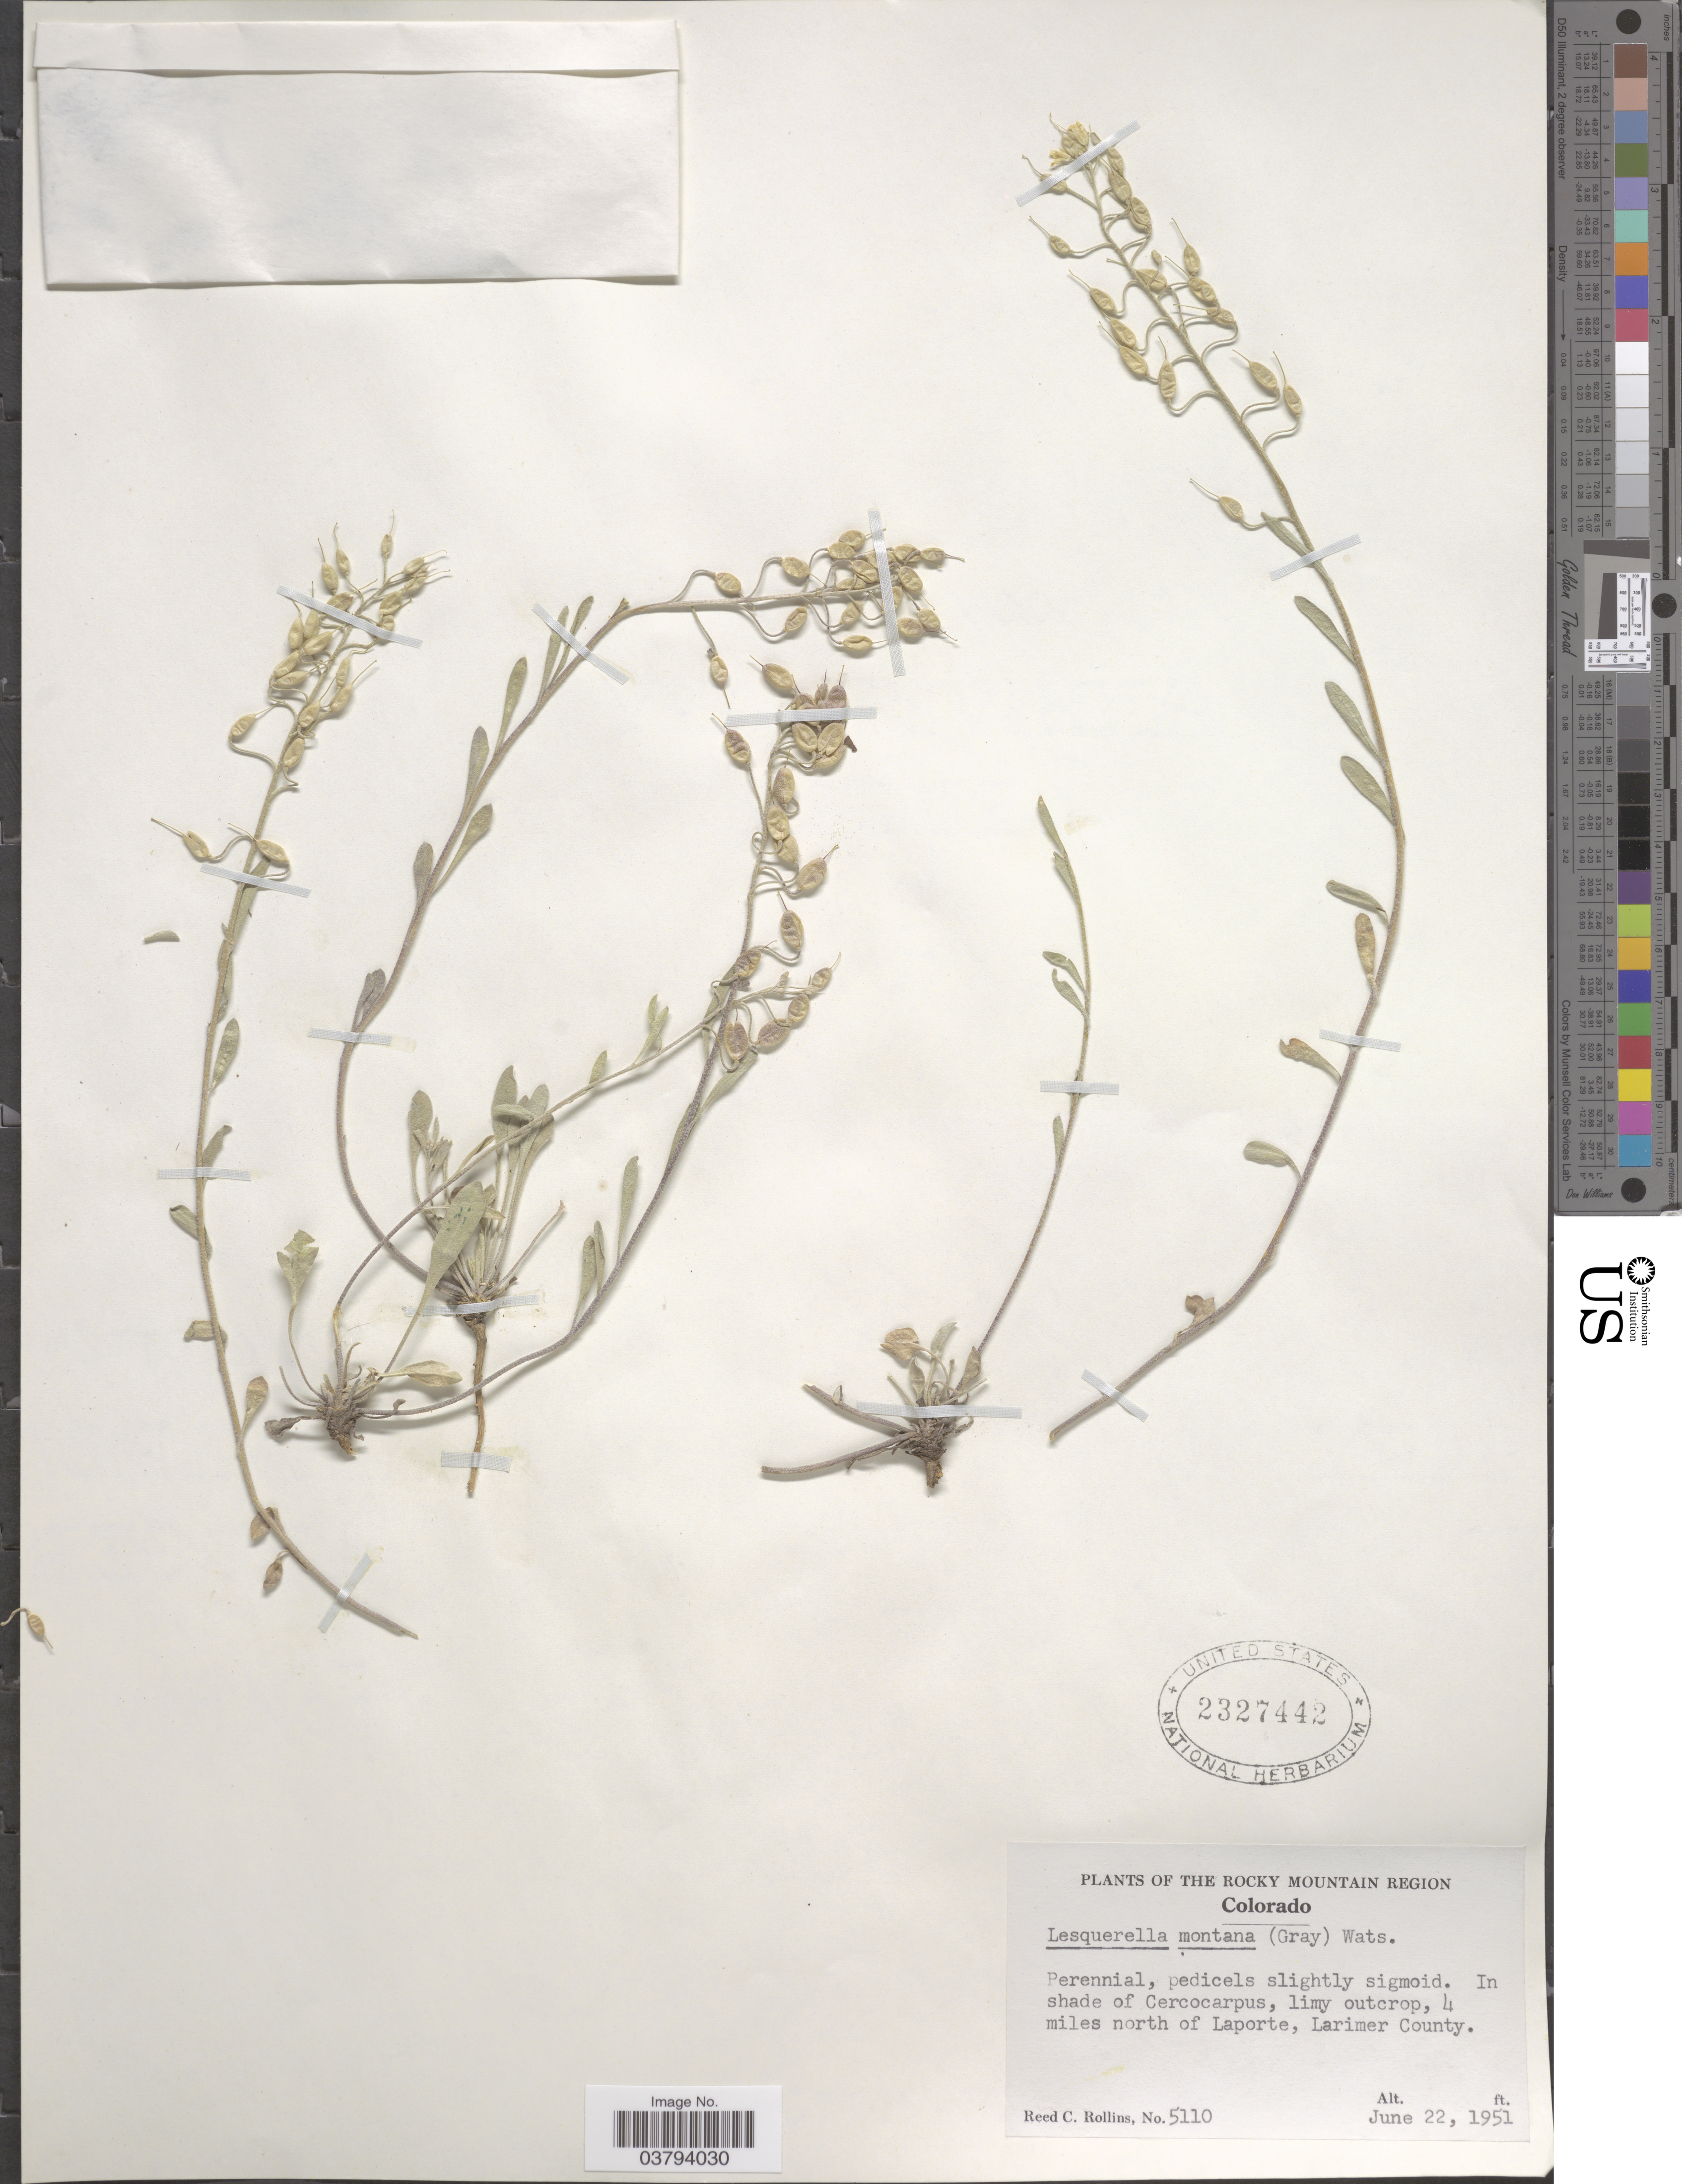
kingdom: Plantae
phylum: Tracheophyta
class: Magnoliopsida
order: Brassicales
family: Brassicaceae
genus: Lesquerella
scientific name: Lesquerella montana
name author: (A. Gray) S. Watson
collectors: R. C. Rollins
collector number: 5110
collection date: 1951-06-22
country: United States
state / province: Colorado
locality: The Rocky Mountain Region. 4 miles north of Laporte, Larimer County.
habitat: limy outcrop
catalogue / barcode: US 2327442